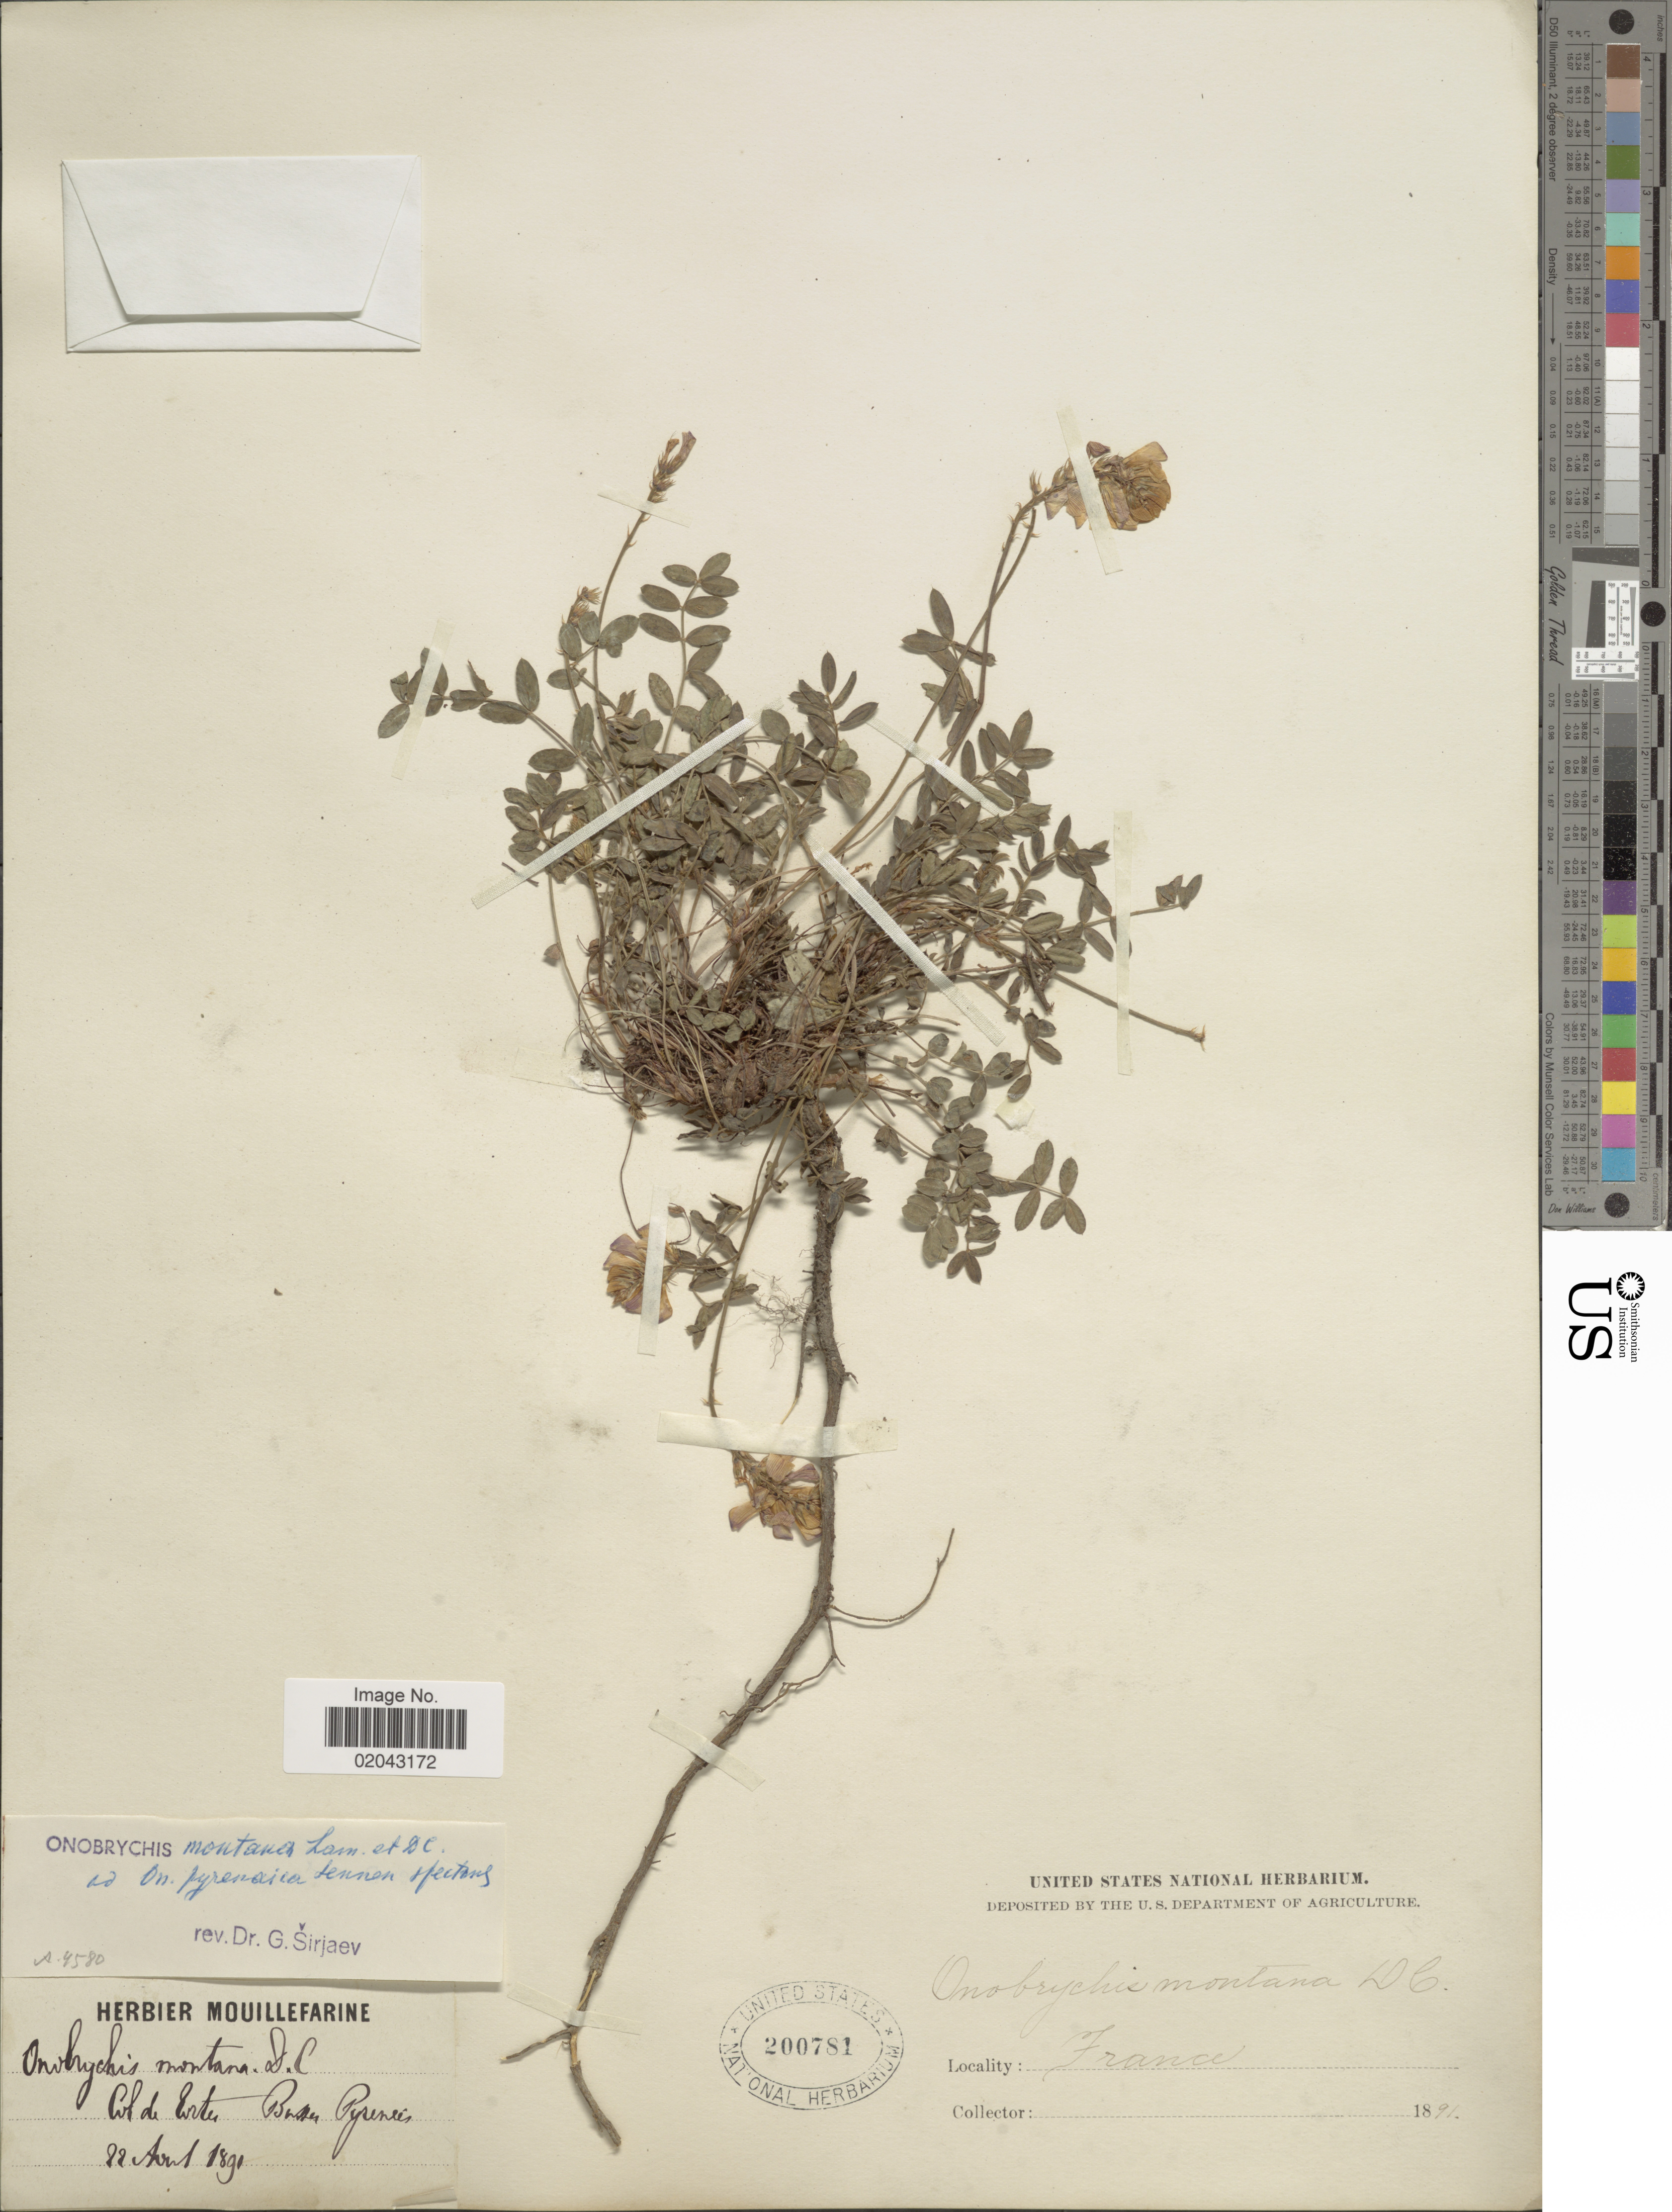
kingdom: Plantae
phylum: Tracheophyta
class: Magnoliopsida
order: Fabales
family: Fabaceae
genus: Onobrychis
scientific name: Onobrychis montana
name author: DC.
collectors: ex herb. Mouillefarine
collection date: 1891-08-22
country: France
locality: France, Col de E [illegible text] B [illegible text] Pyrenees.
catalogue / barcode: US 200781